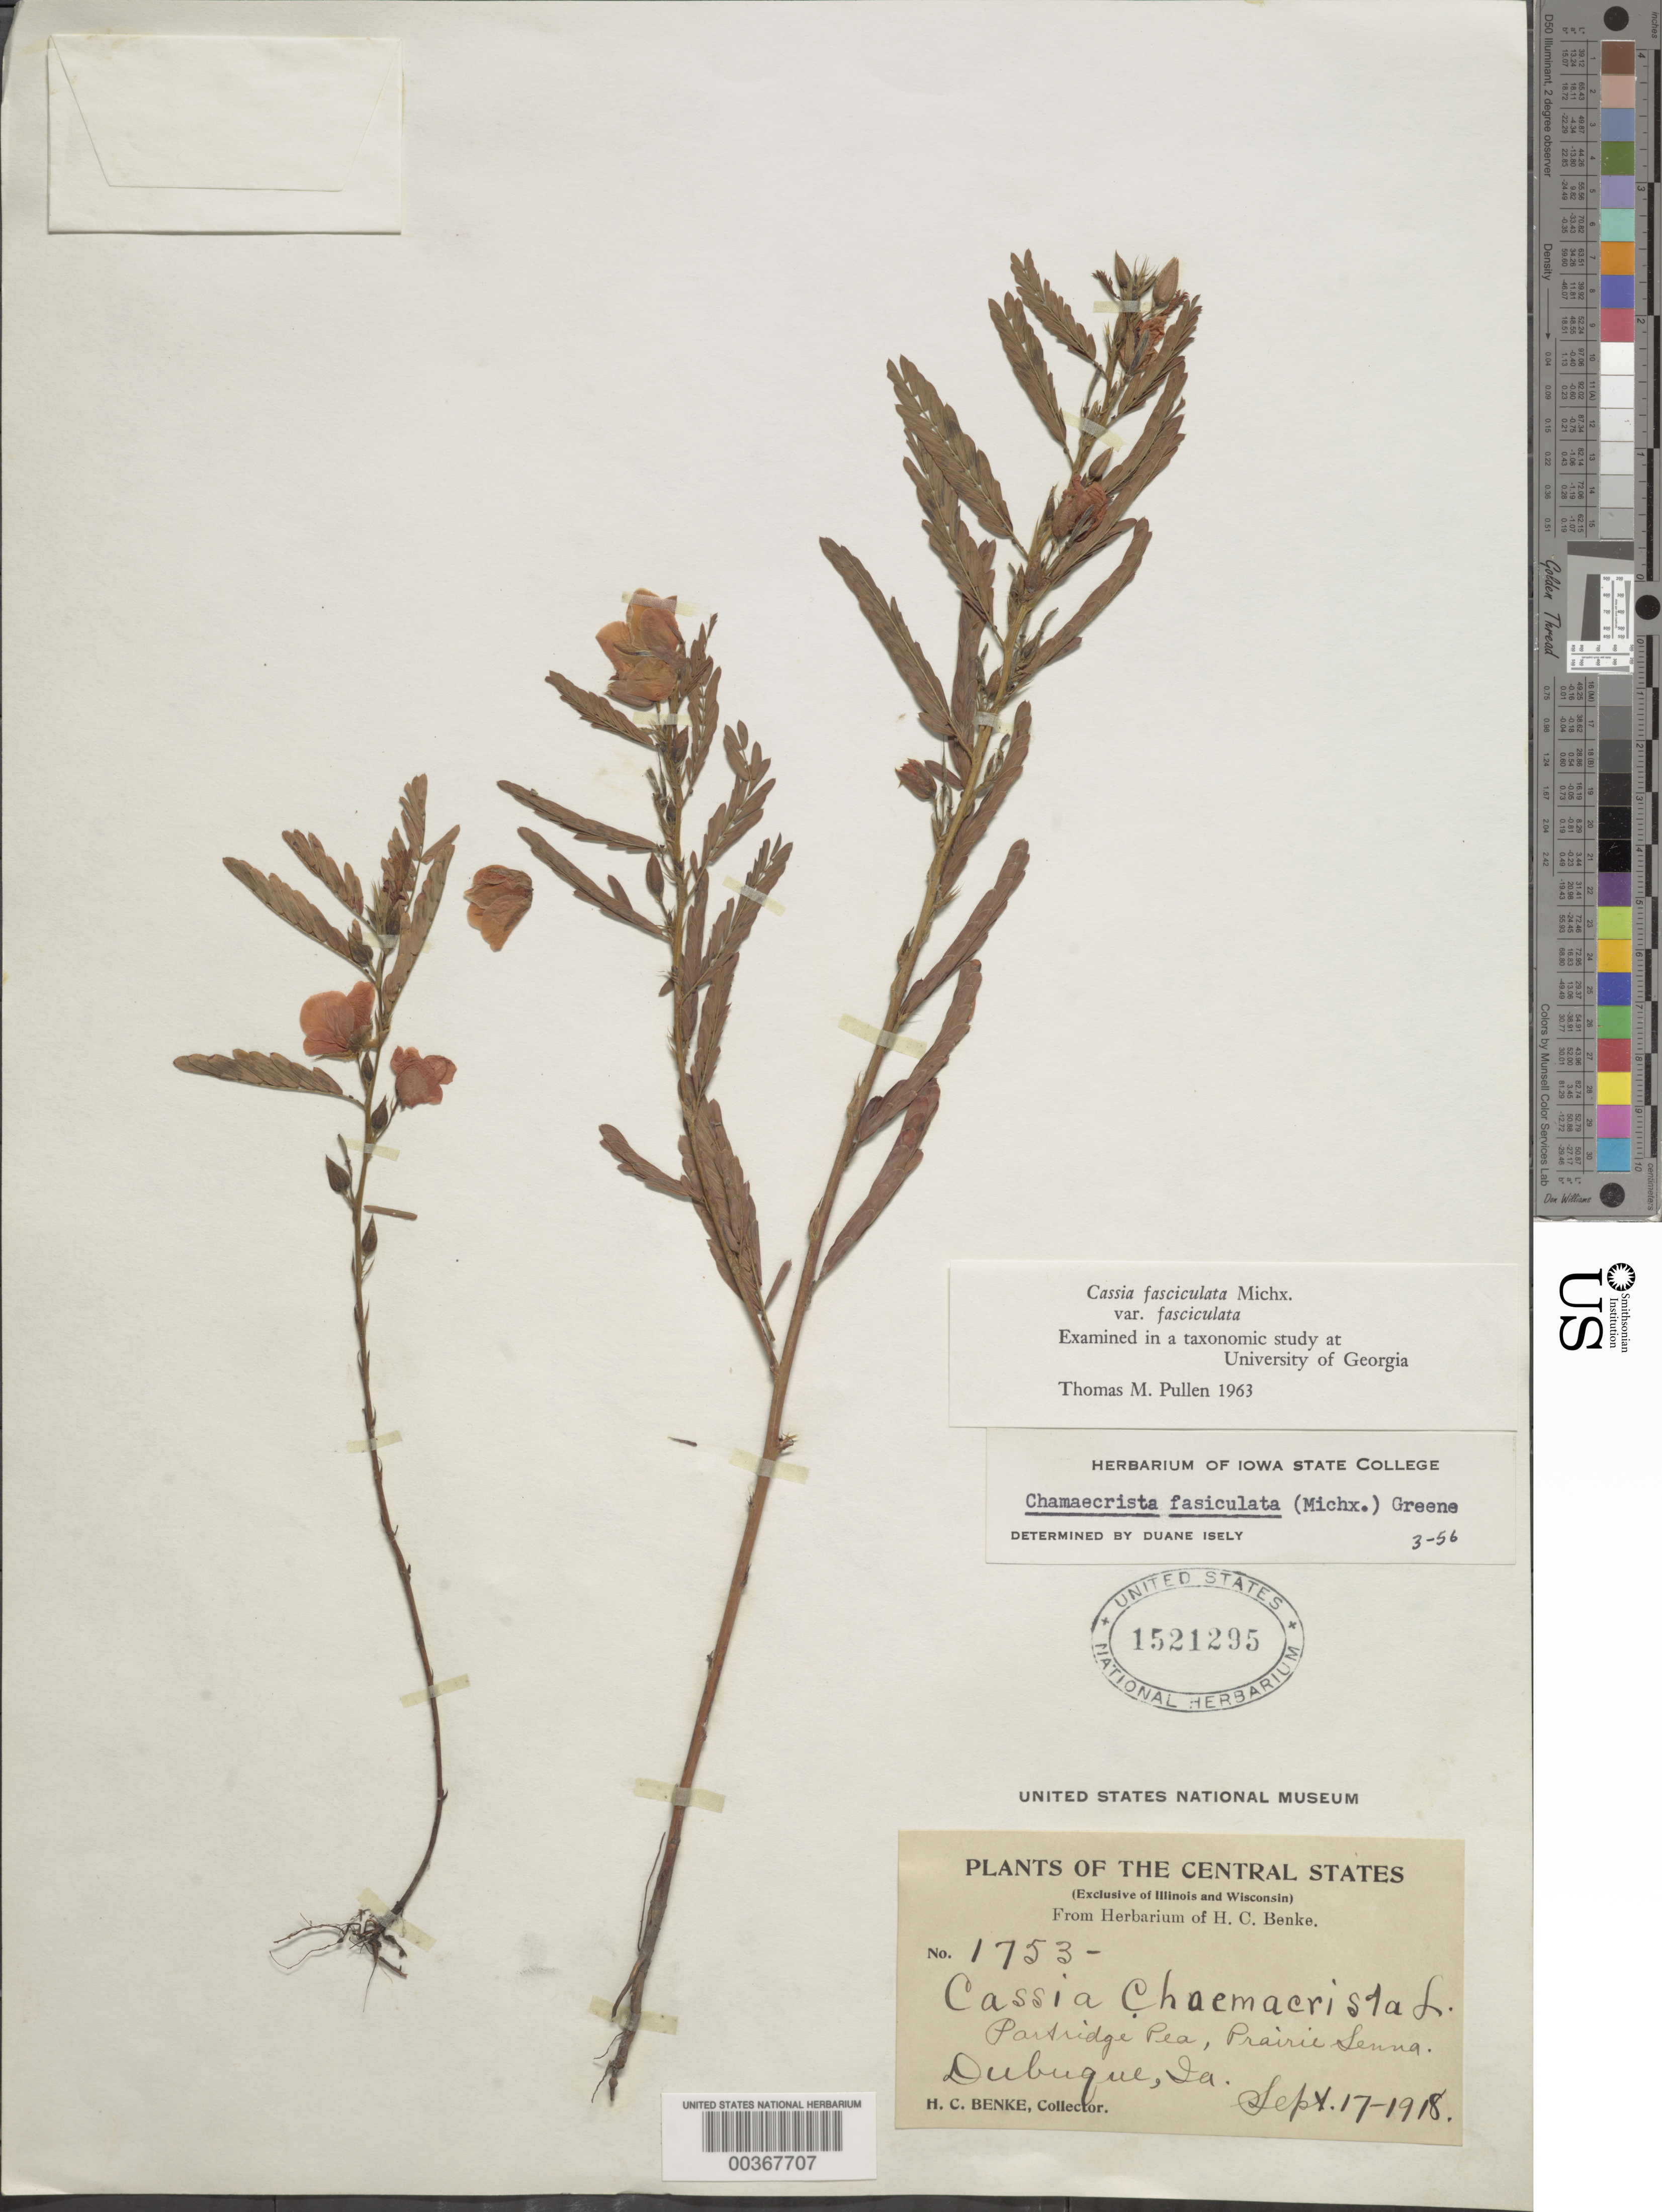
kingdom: Plantae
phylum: Tracheophyta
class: Magnoliopsida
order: Fabales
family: Fabaceae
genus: Chamaecrista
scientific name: Chamaecrista fasciculata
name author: (Michx.) Greene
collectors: H. Benke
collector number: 1753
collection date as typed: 17 Sep 1918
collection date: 1918-09-17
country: United States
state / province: Iowa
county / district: Dubuque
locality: Dubuque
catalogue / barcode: US 1521295